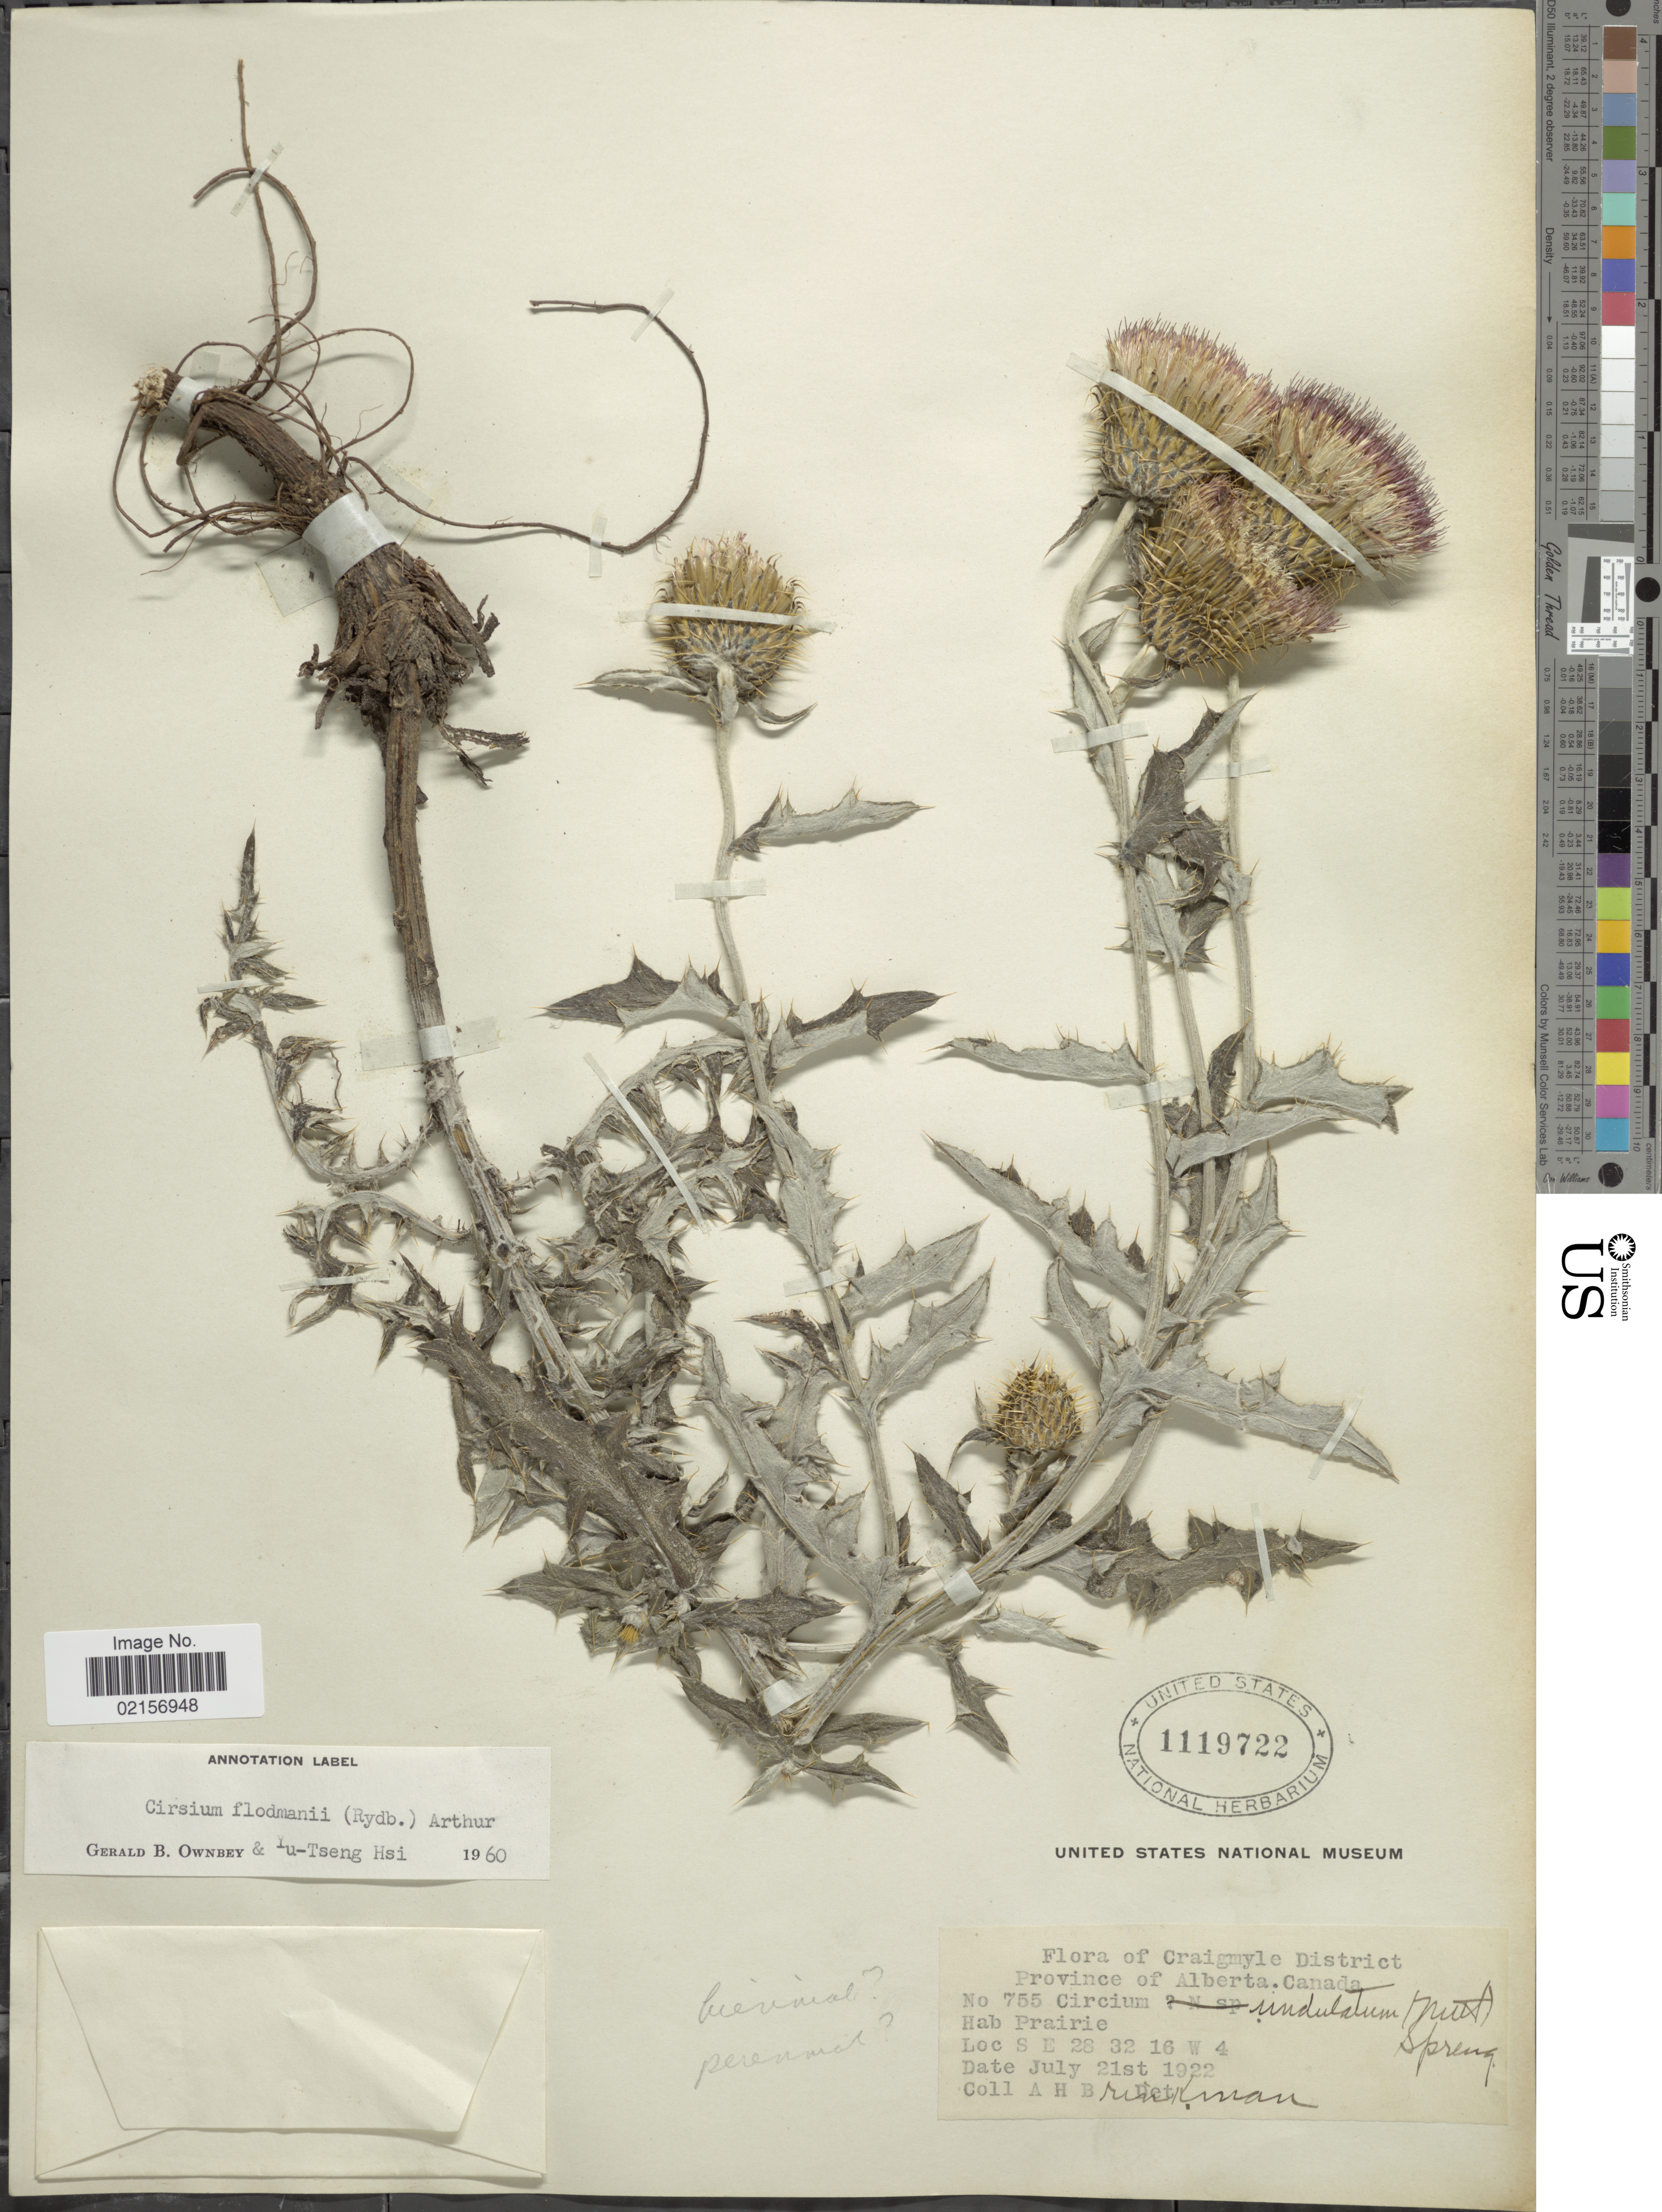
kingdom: Plantae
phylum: Tracheophyta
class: Magnoliopsida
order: Asterales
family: Asteraceae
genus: Cirsium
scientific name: Cirsium flodmanii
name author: (Rydb.) Arthur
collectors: A. Brinkman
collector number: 755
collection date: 1922-07-21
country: Canada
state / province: Alberta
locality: Craigmyle District, SE 28 32 16 W4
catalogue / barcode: US 1119722